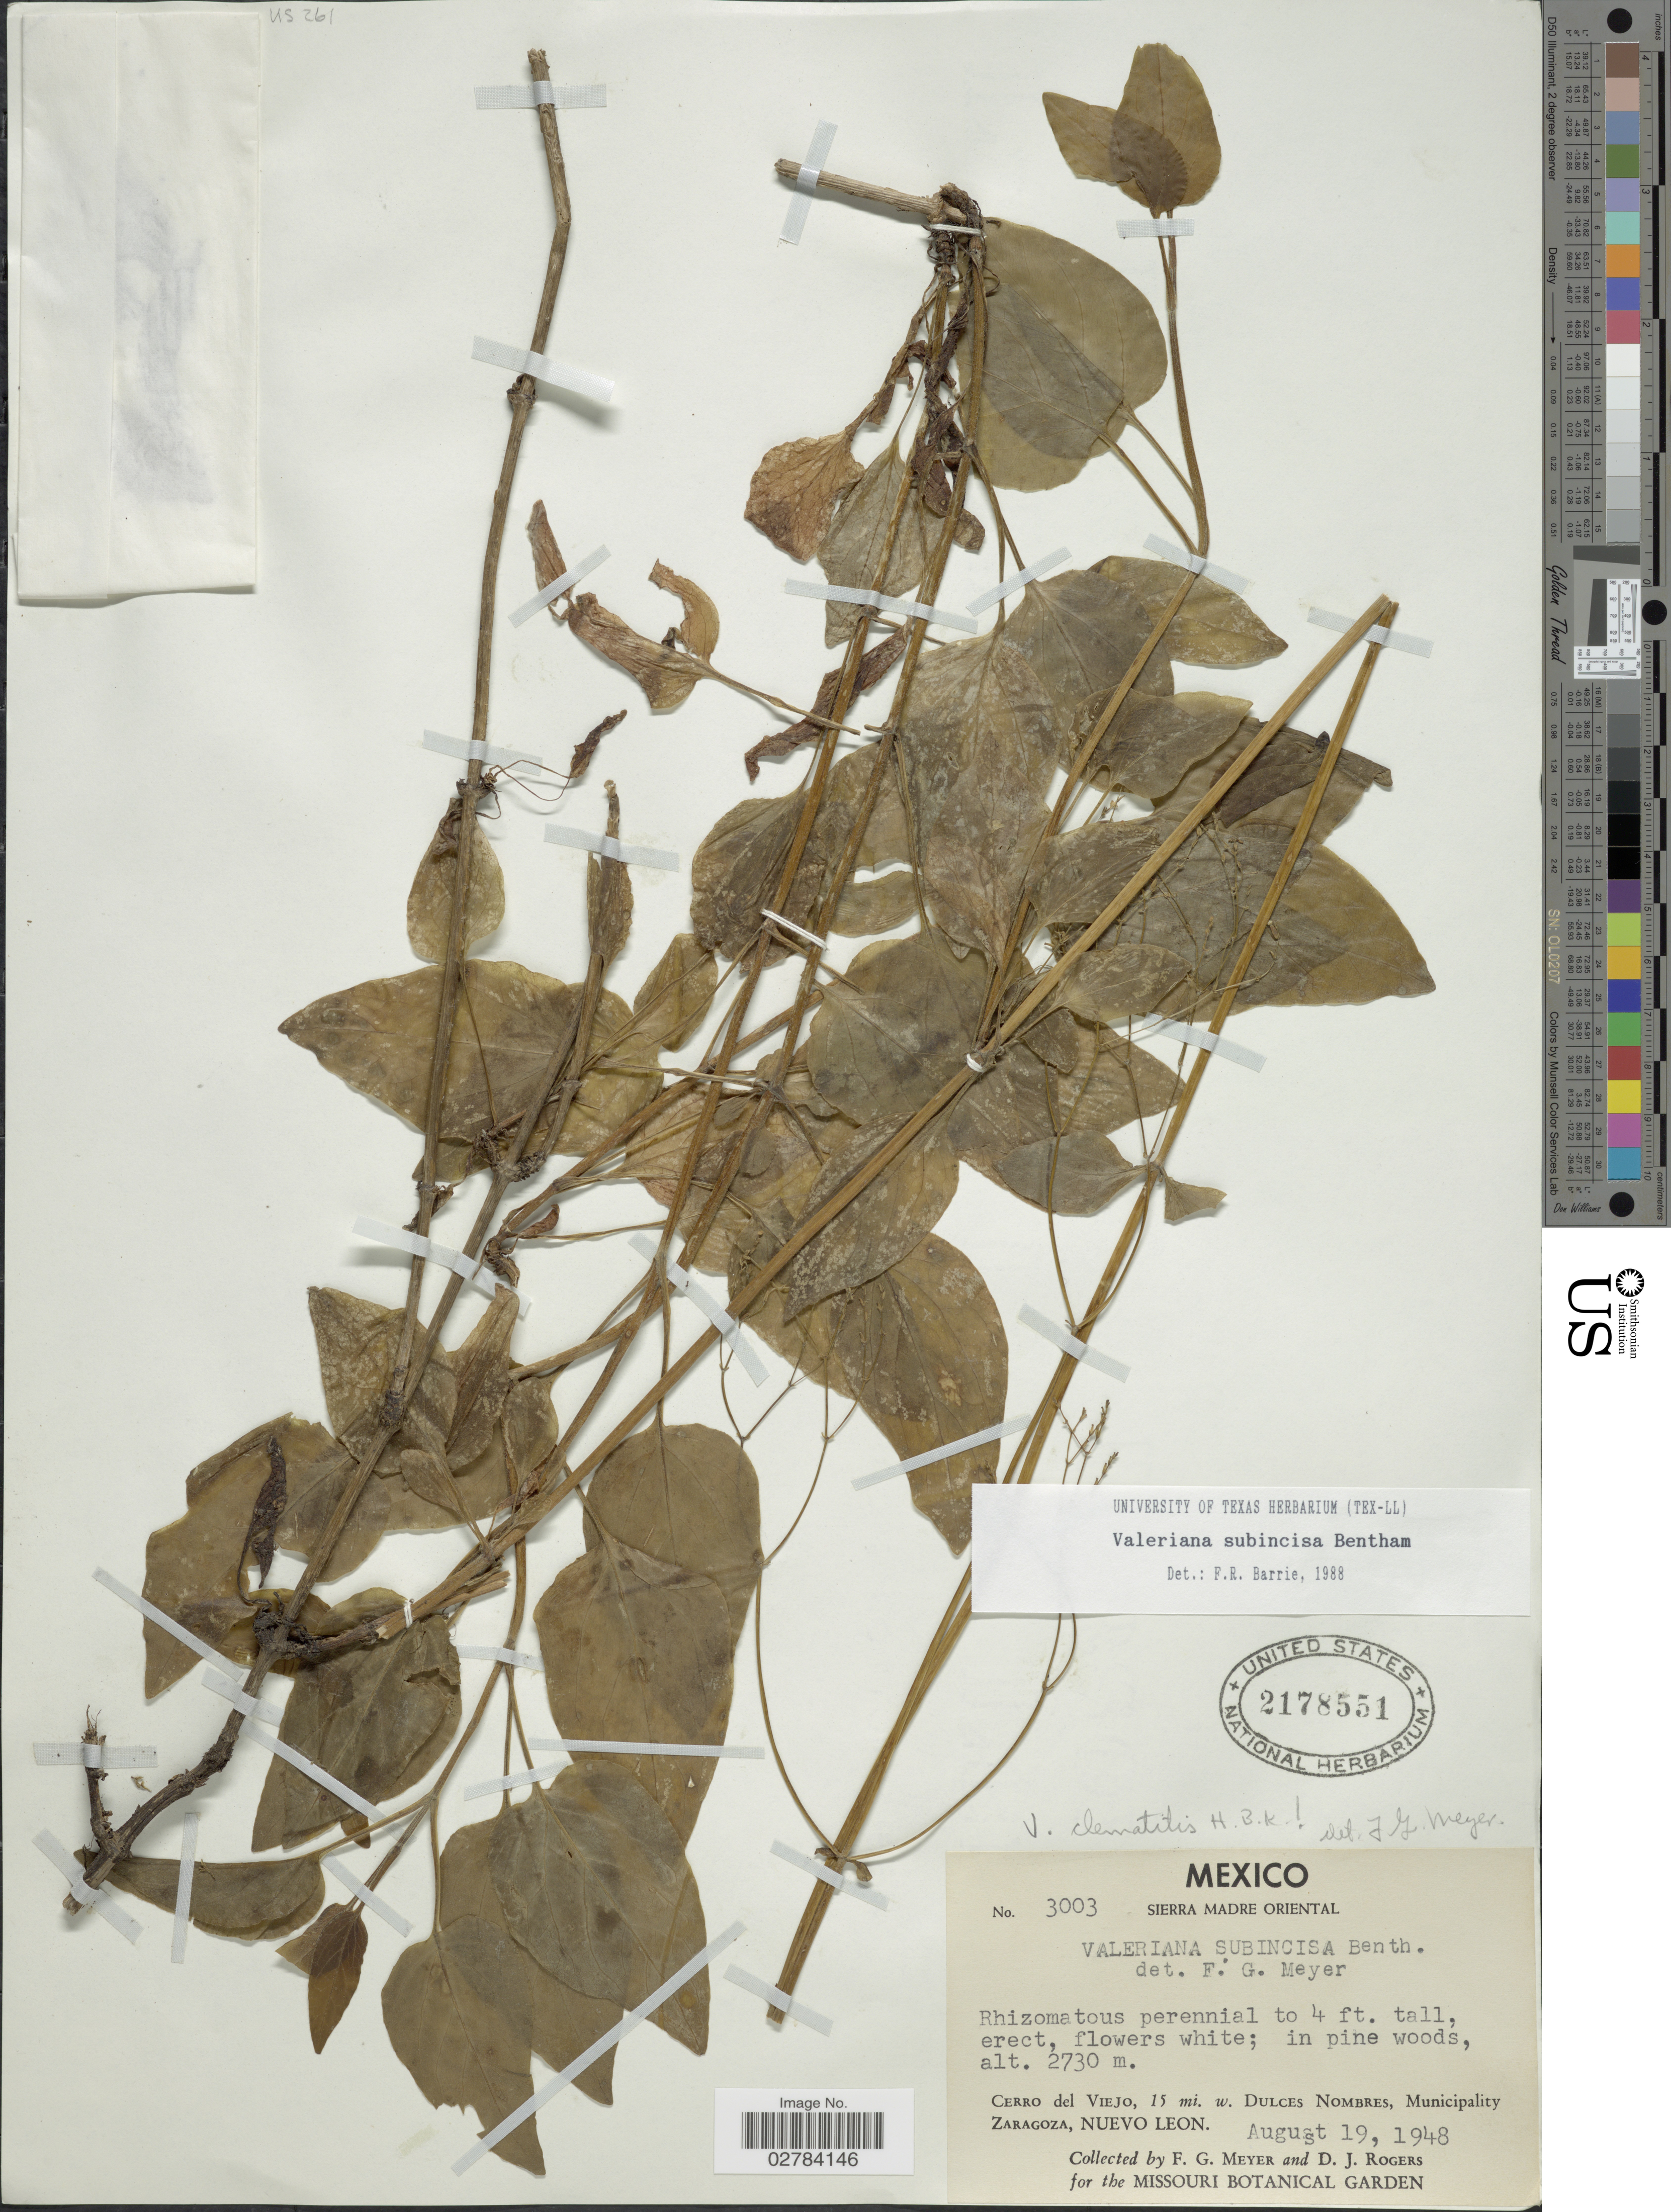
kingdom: Plantae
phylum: Tracheophyta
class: Magnoliopsida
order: Dipsacales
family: Caprifoliaceae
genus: Valeriana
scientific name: Valeriana subincisa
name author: Benth.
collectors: F. G. Meyer & D. J. Rogers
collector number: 3003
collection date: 1948-08-19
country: Mexico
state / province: Nuevo León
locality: Sierra Madre Oriental, Cerro del Viejo, 15 mi. w. Dulces Nombres, Municipality Zaragoza.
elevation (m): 2730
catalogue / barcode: US 2178551